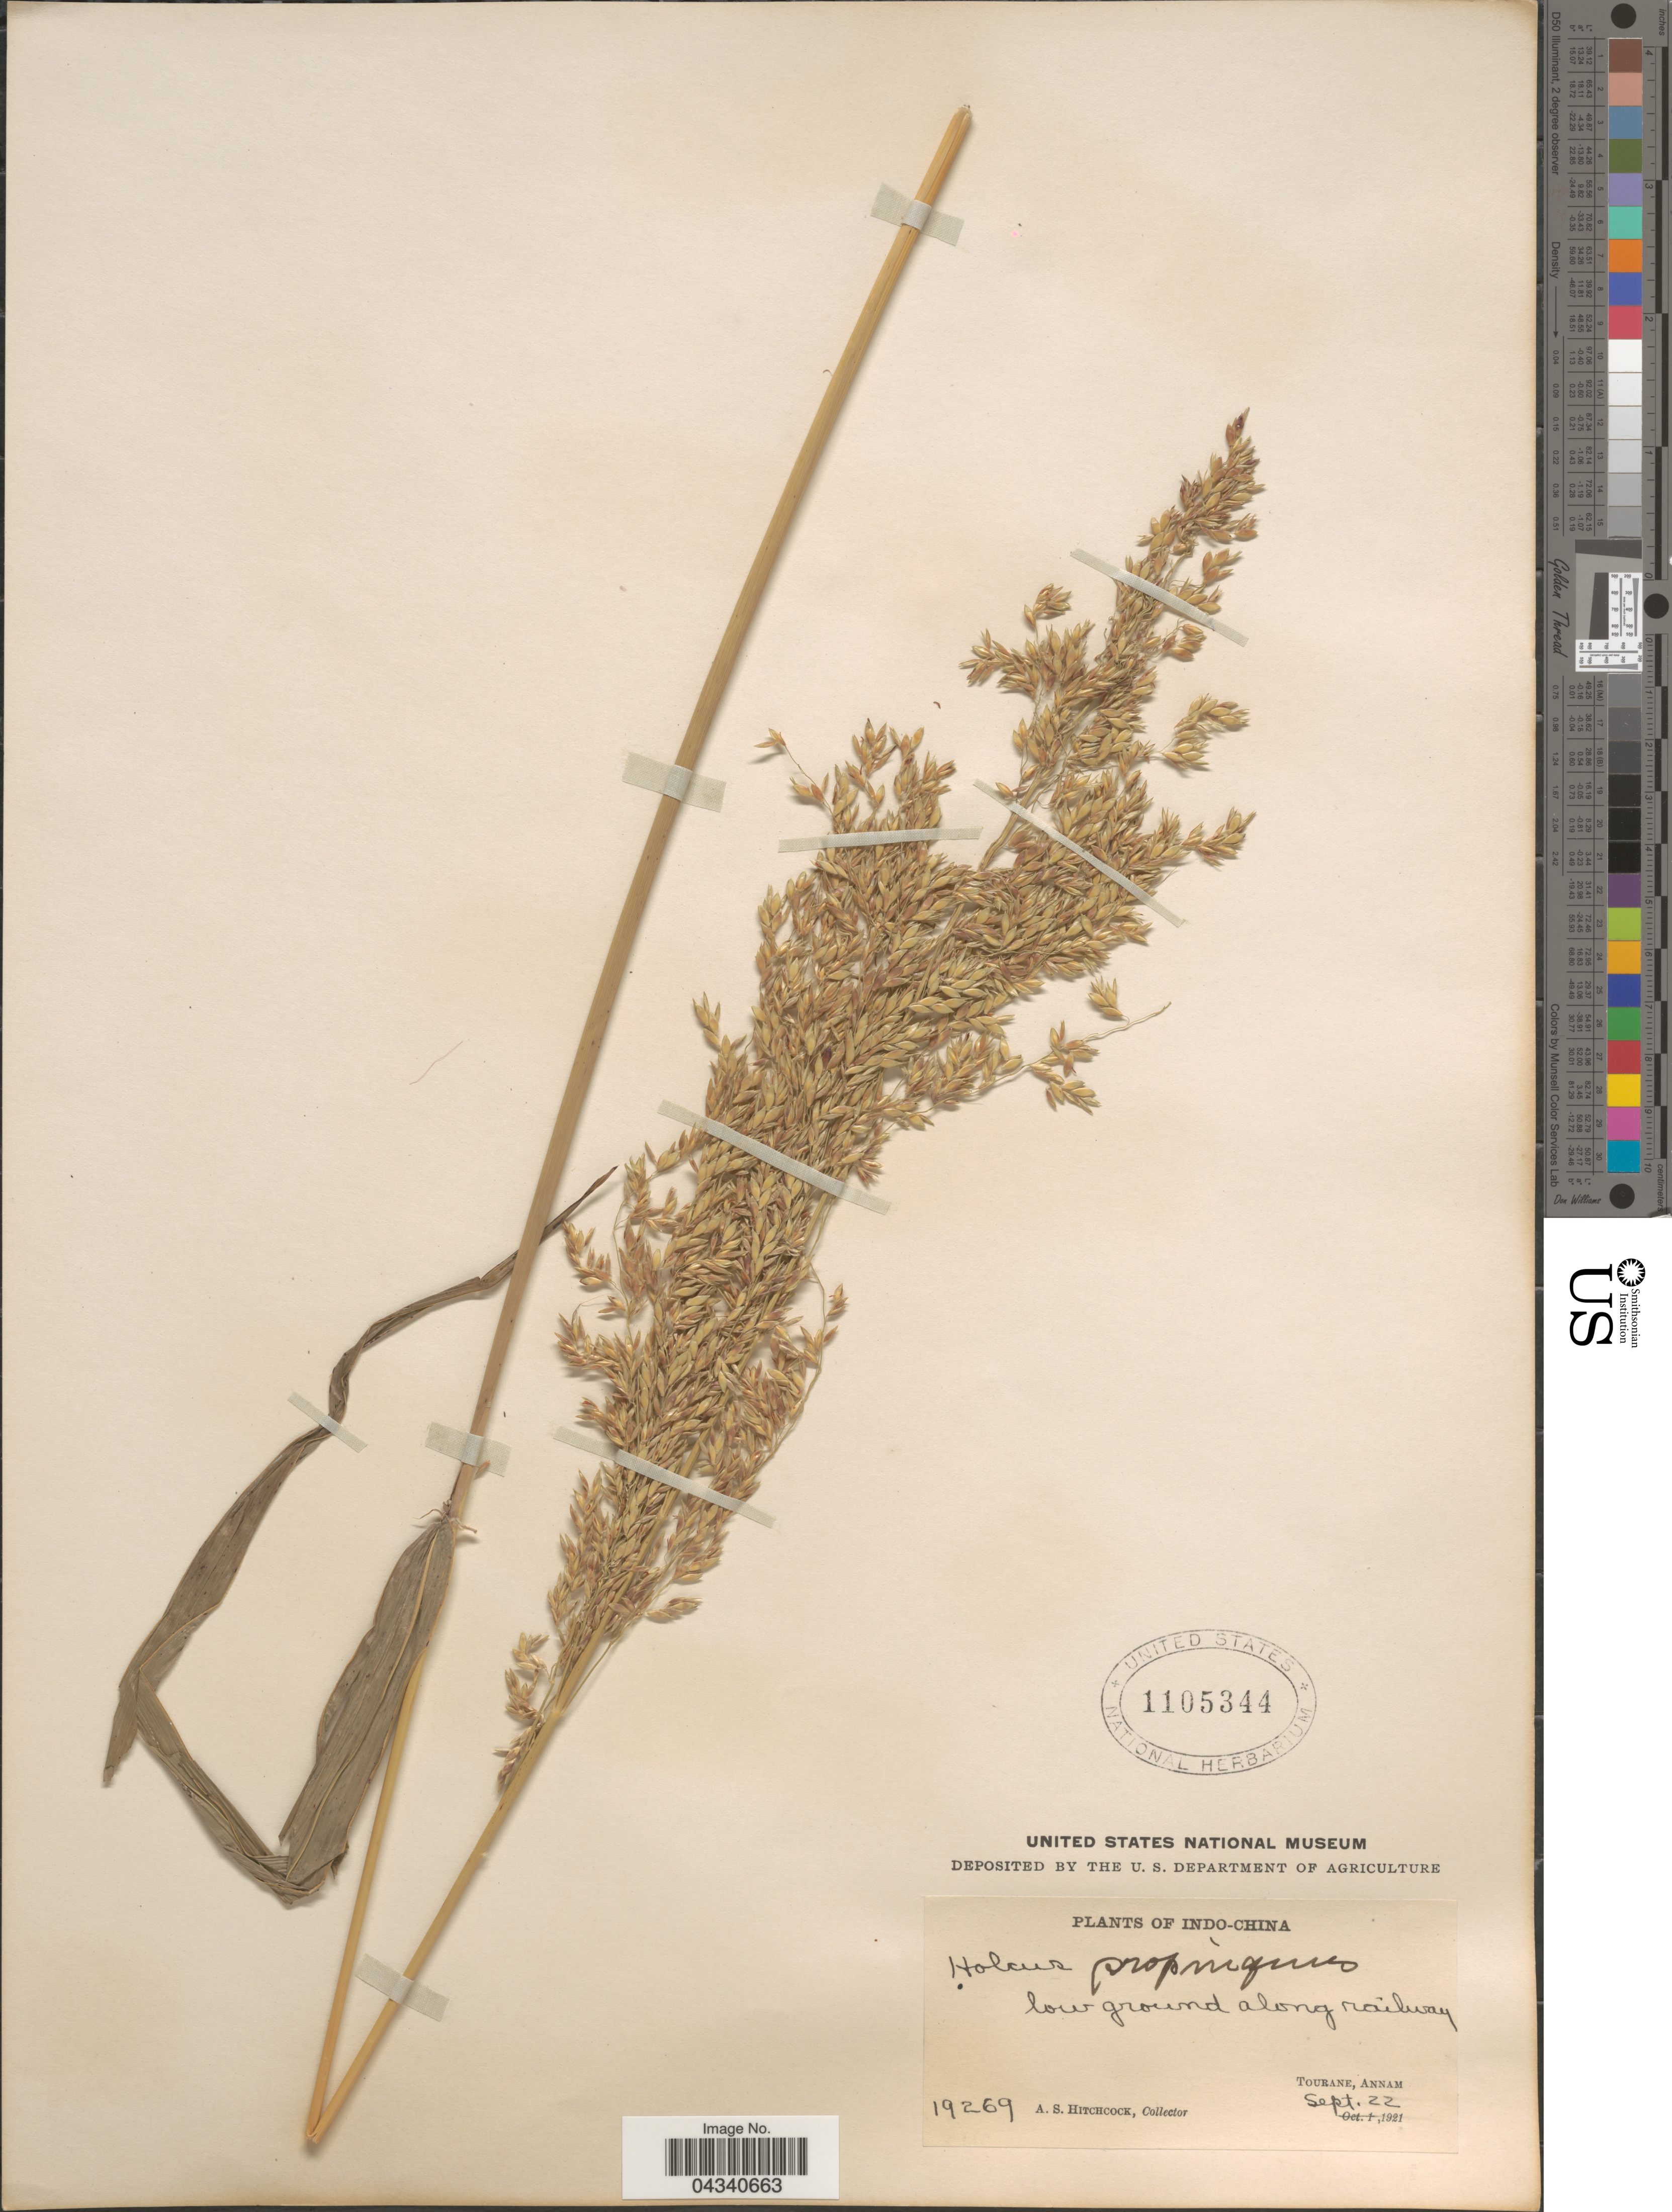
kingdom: Plantae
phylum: Tracheophyta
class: Liliopsida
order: Poales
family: Poaceae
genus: Sorghum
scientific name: Sorghum sp.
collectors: A. S. Hitchcock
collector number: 19269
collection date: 1921-09-22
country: Vietnam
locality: Low ground along railway. Tourane, Annam.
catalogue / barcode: US 1105344